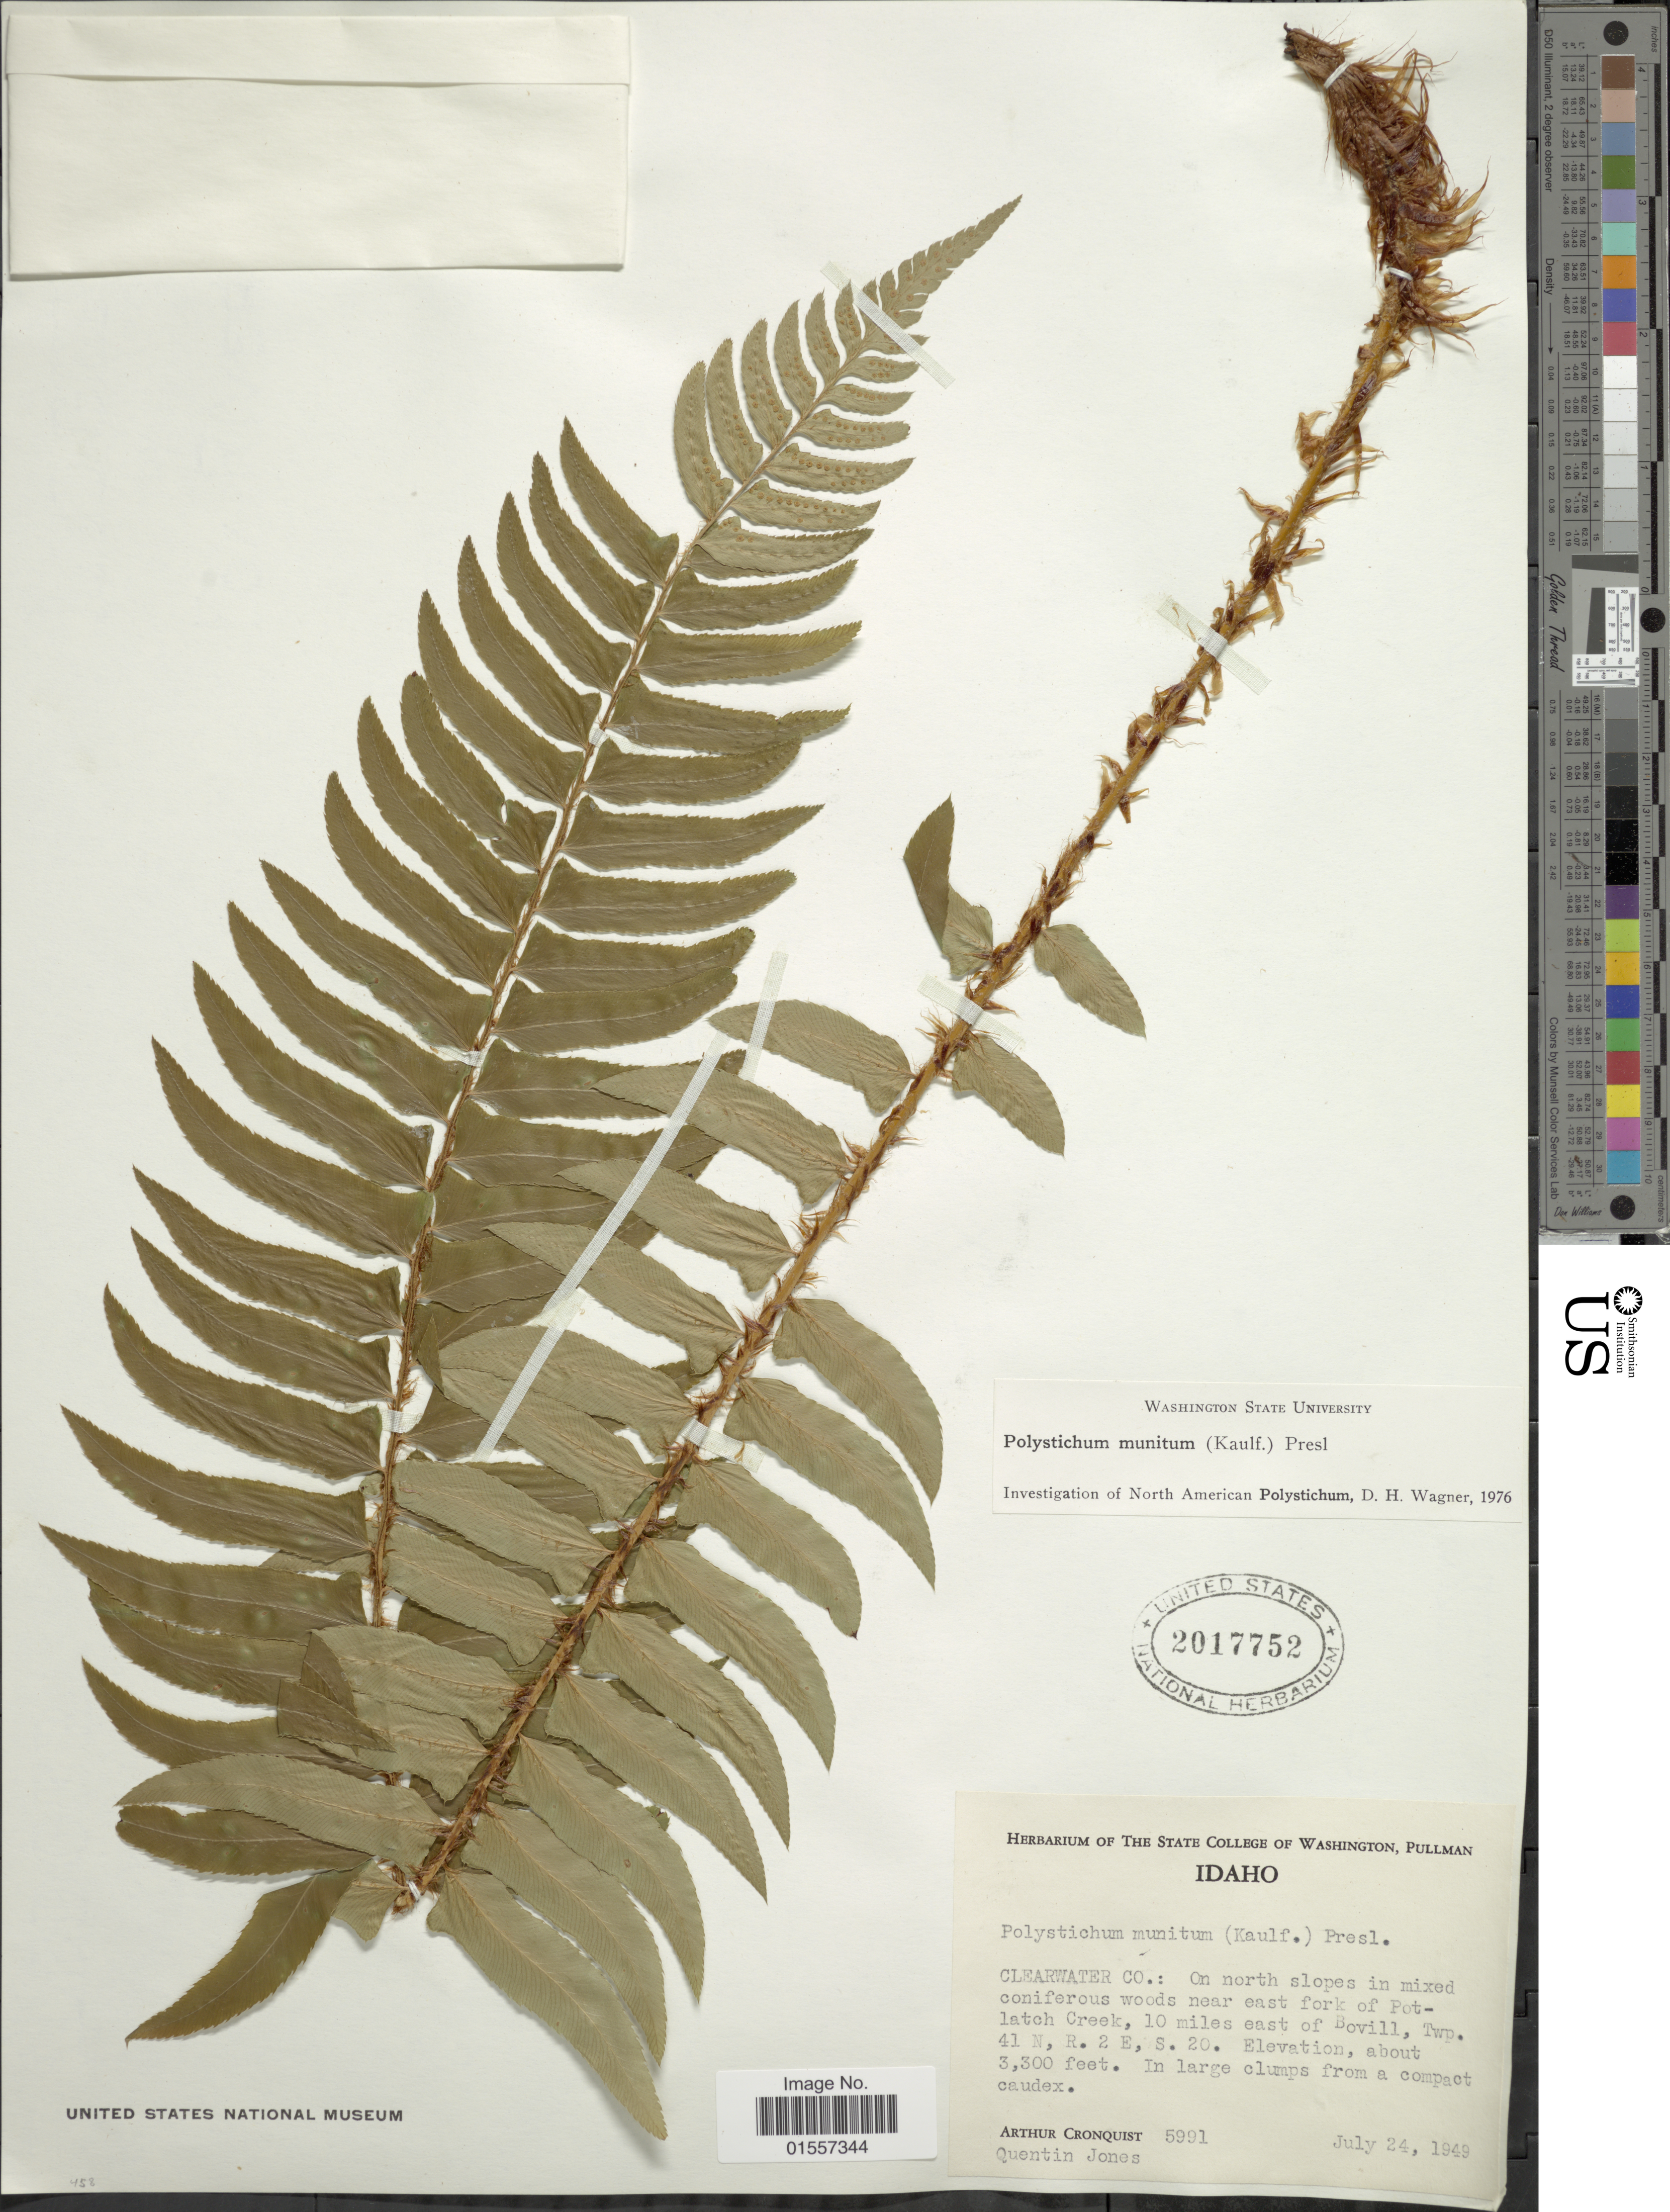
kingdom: Plantae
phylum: Tracheophyta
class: Polypodiopsida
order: Polypodiales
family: Dryopteridaceae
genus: Polystichum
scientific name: Polystichum munitum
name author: (Kaulf.) C. Presl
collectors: A. J. Cronquist & Q. Jones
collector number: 5991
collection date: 1949-07-24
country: United States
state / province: Idaho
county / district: Clearwater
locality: On N slopes in mixed coniferous woods near E fork of Potlatch Creek, 10 miles E of Bovill, Twp., 41 N, R. 2 E, S. 20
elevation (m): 1006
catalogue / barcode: US 2017752